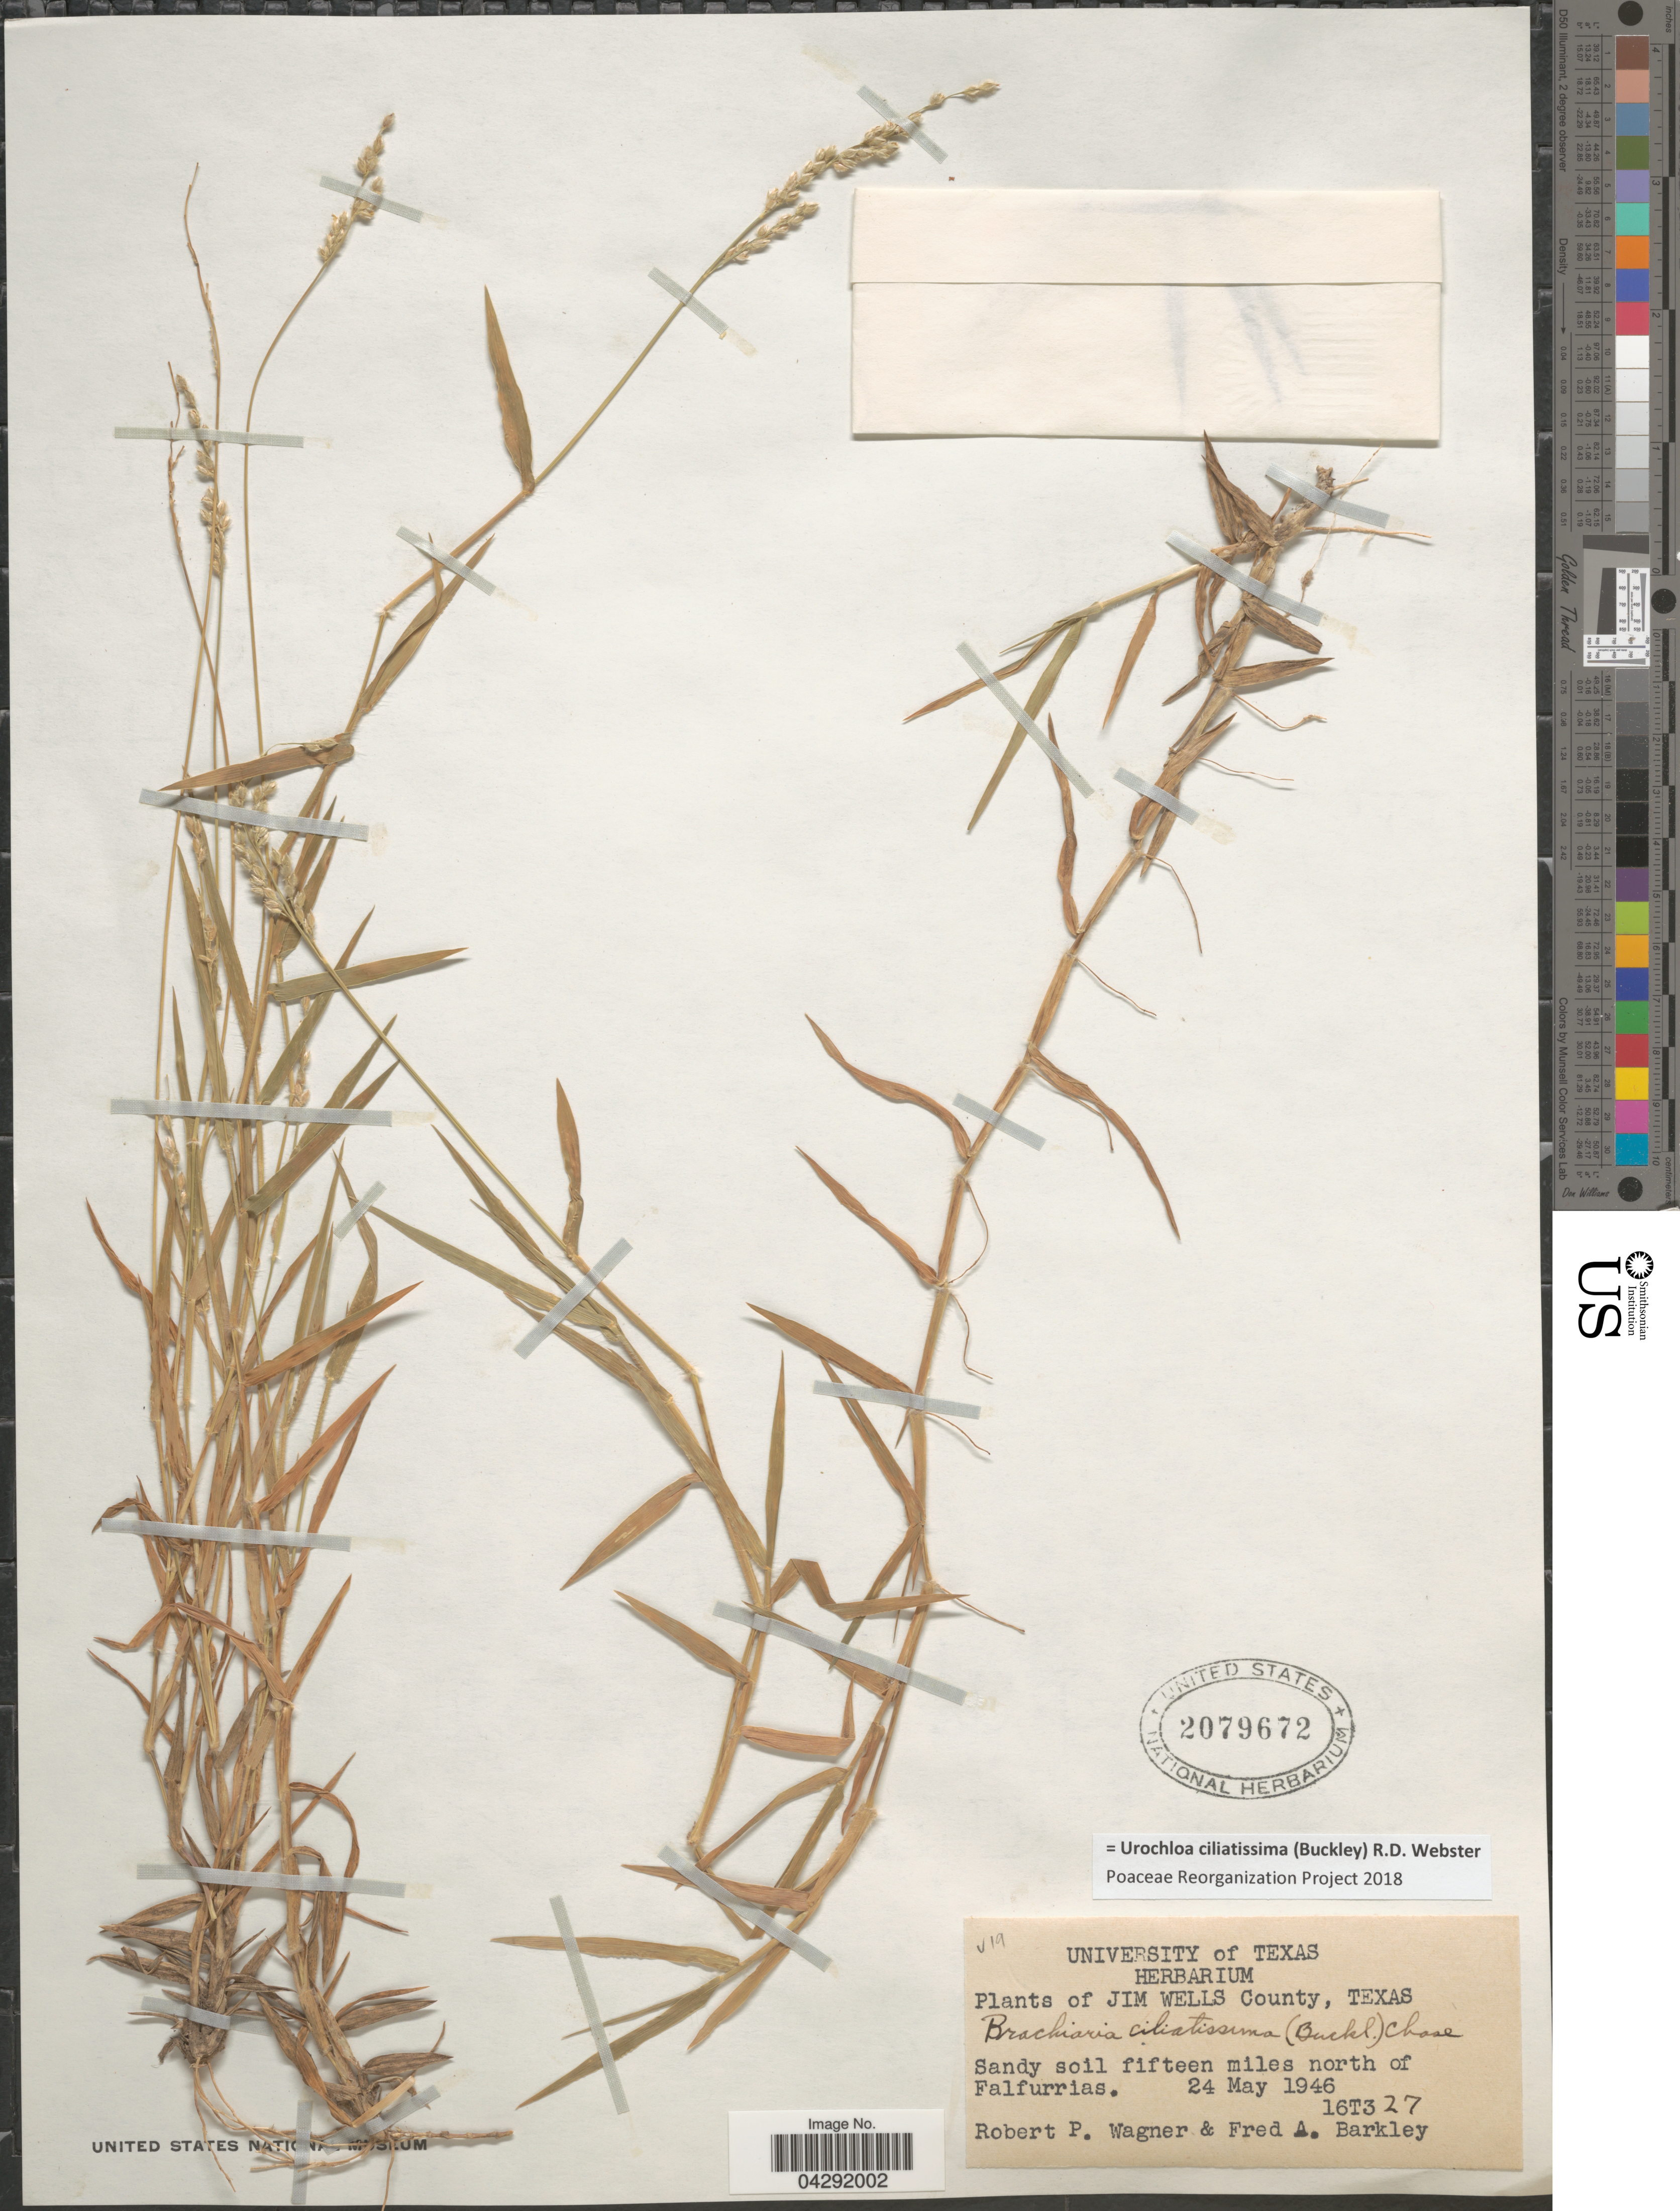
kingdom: Plantae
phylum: Tracheophyta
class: Liliopsida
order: Poales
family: Poaceae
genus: Urochloa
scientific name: Urochloa ciliatissima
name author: (Buckley) R.D. Webster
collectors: R. P. Wagner & F. A. Barkley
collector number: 16T327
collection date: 1946-05-24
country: United States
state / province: Texas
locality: Jim Wells County. Sandy soil fifteen miles north of Falfurrias.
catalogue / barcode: US 2079672